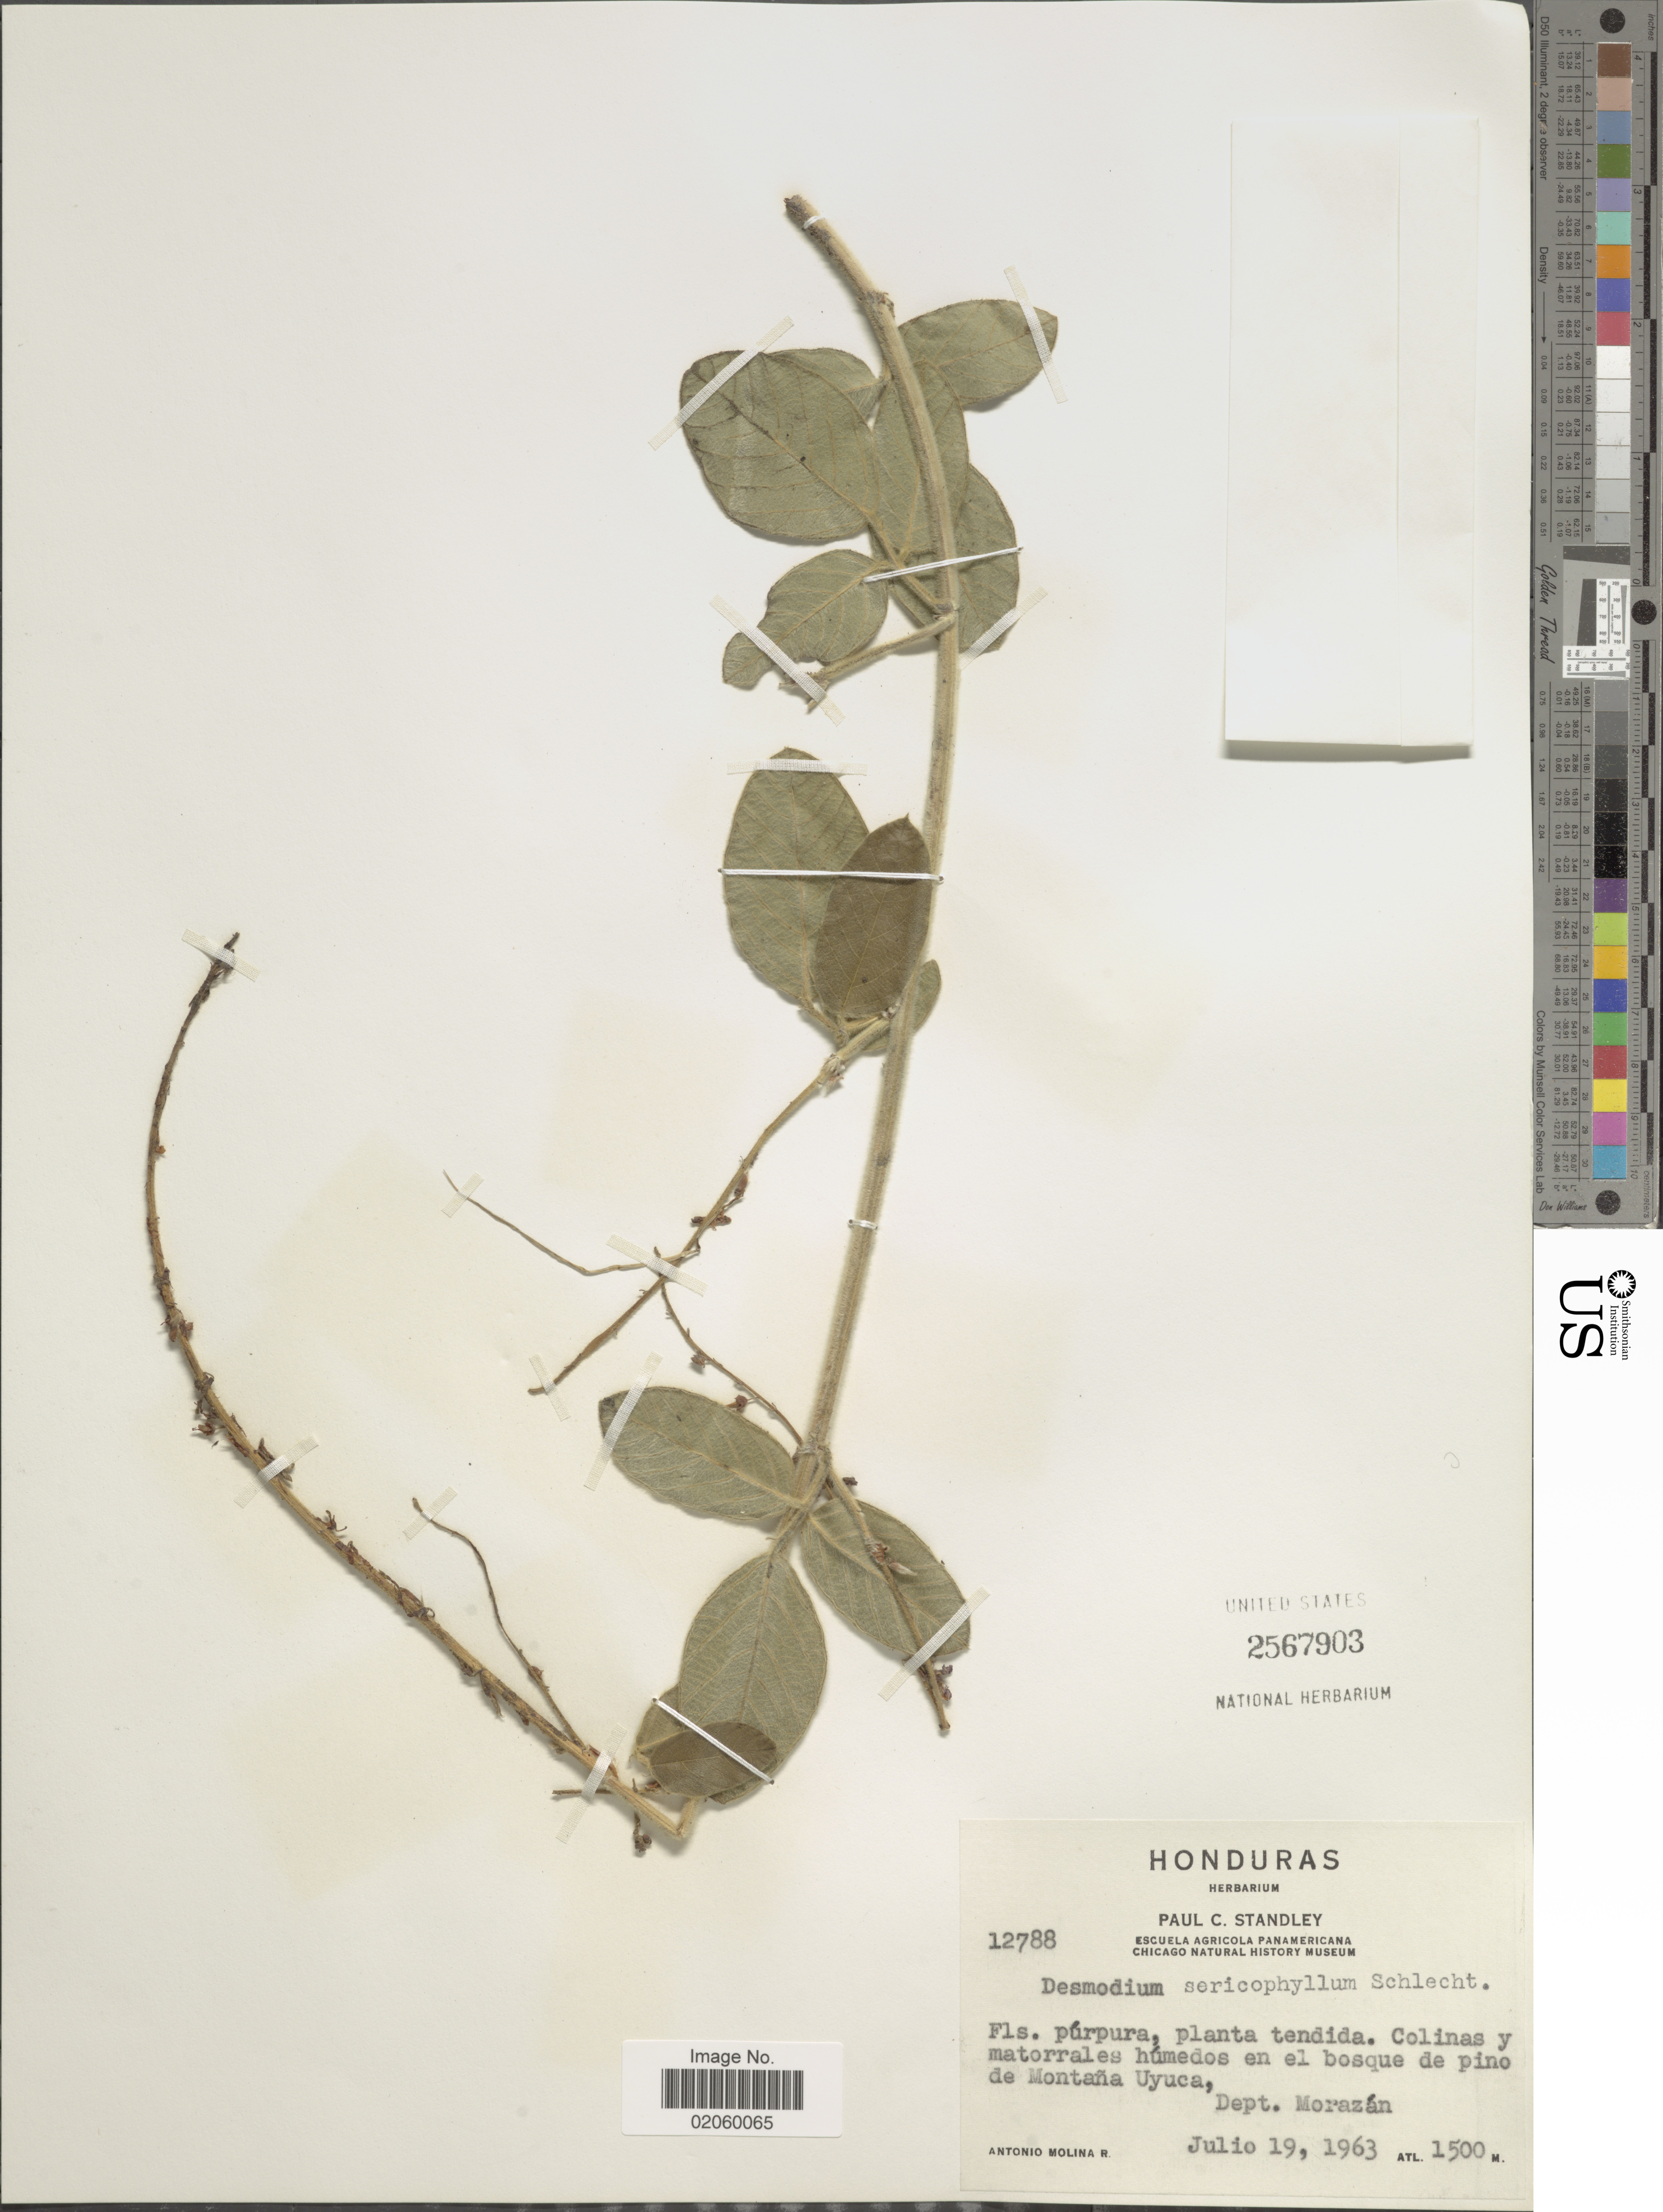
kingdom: Plantae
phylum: Tracheophyta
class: Magnoliopsida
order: Fabales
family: Fabaceae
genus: Desmodium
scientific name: Desmodium sericophyllum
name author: Schltdl.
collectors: A. Molina R.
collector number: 12788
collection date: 1963-07-19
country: Honduras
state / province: Fco. Morazán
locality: En el bosque de pino de Montana Uyuca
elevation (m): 1500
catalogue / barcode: US 2567903